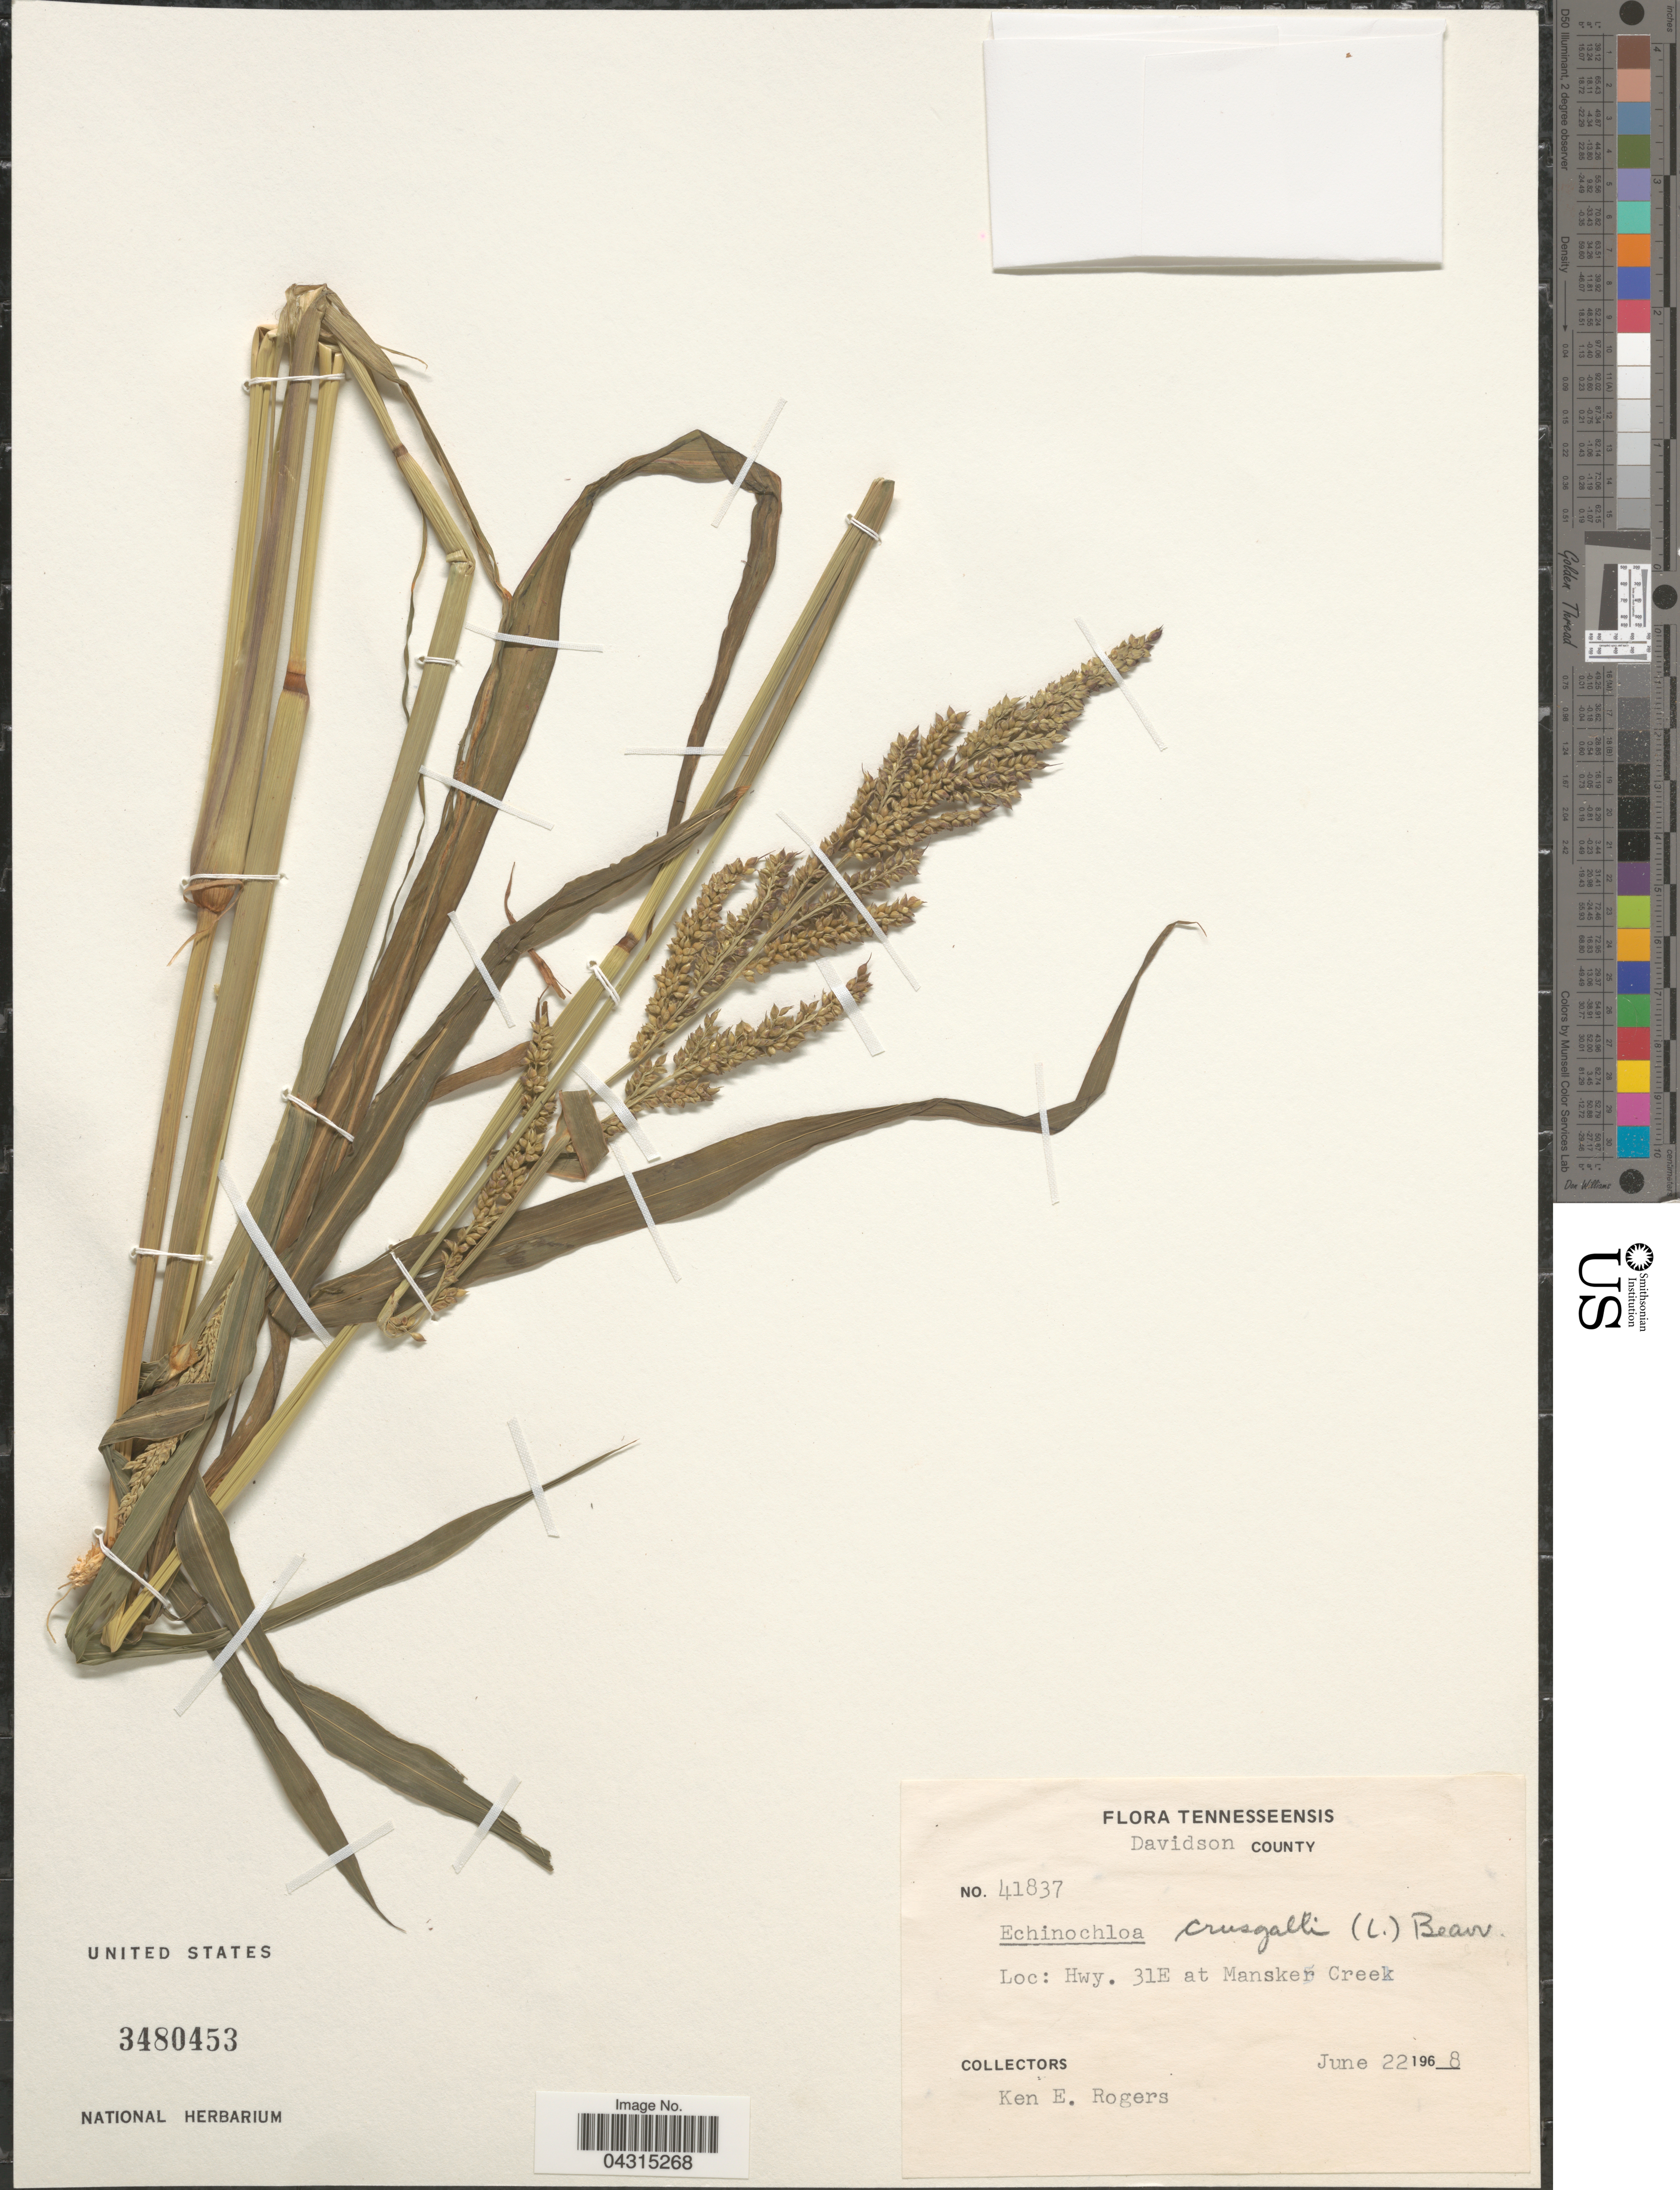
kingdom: Plantae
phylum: Tracheophyta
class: Liliopsida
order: Poales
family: Poaceae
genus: Echinochloa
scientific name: Echinochloa crus-galli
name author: (L.) P. Beauv.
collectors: K. Rogers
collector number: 41837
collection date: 1968-06-22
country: United States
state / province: Tennessee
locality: Davidson County. Hwy. 31E at Mansker Creek.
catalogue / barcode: US 3480453